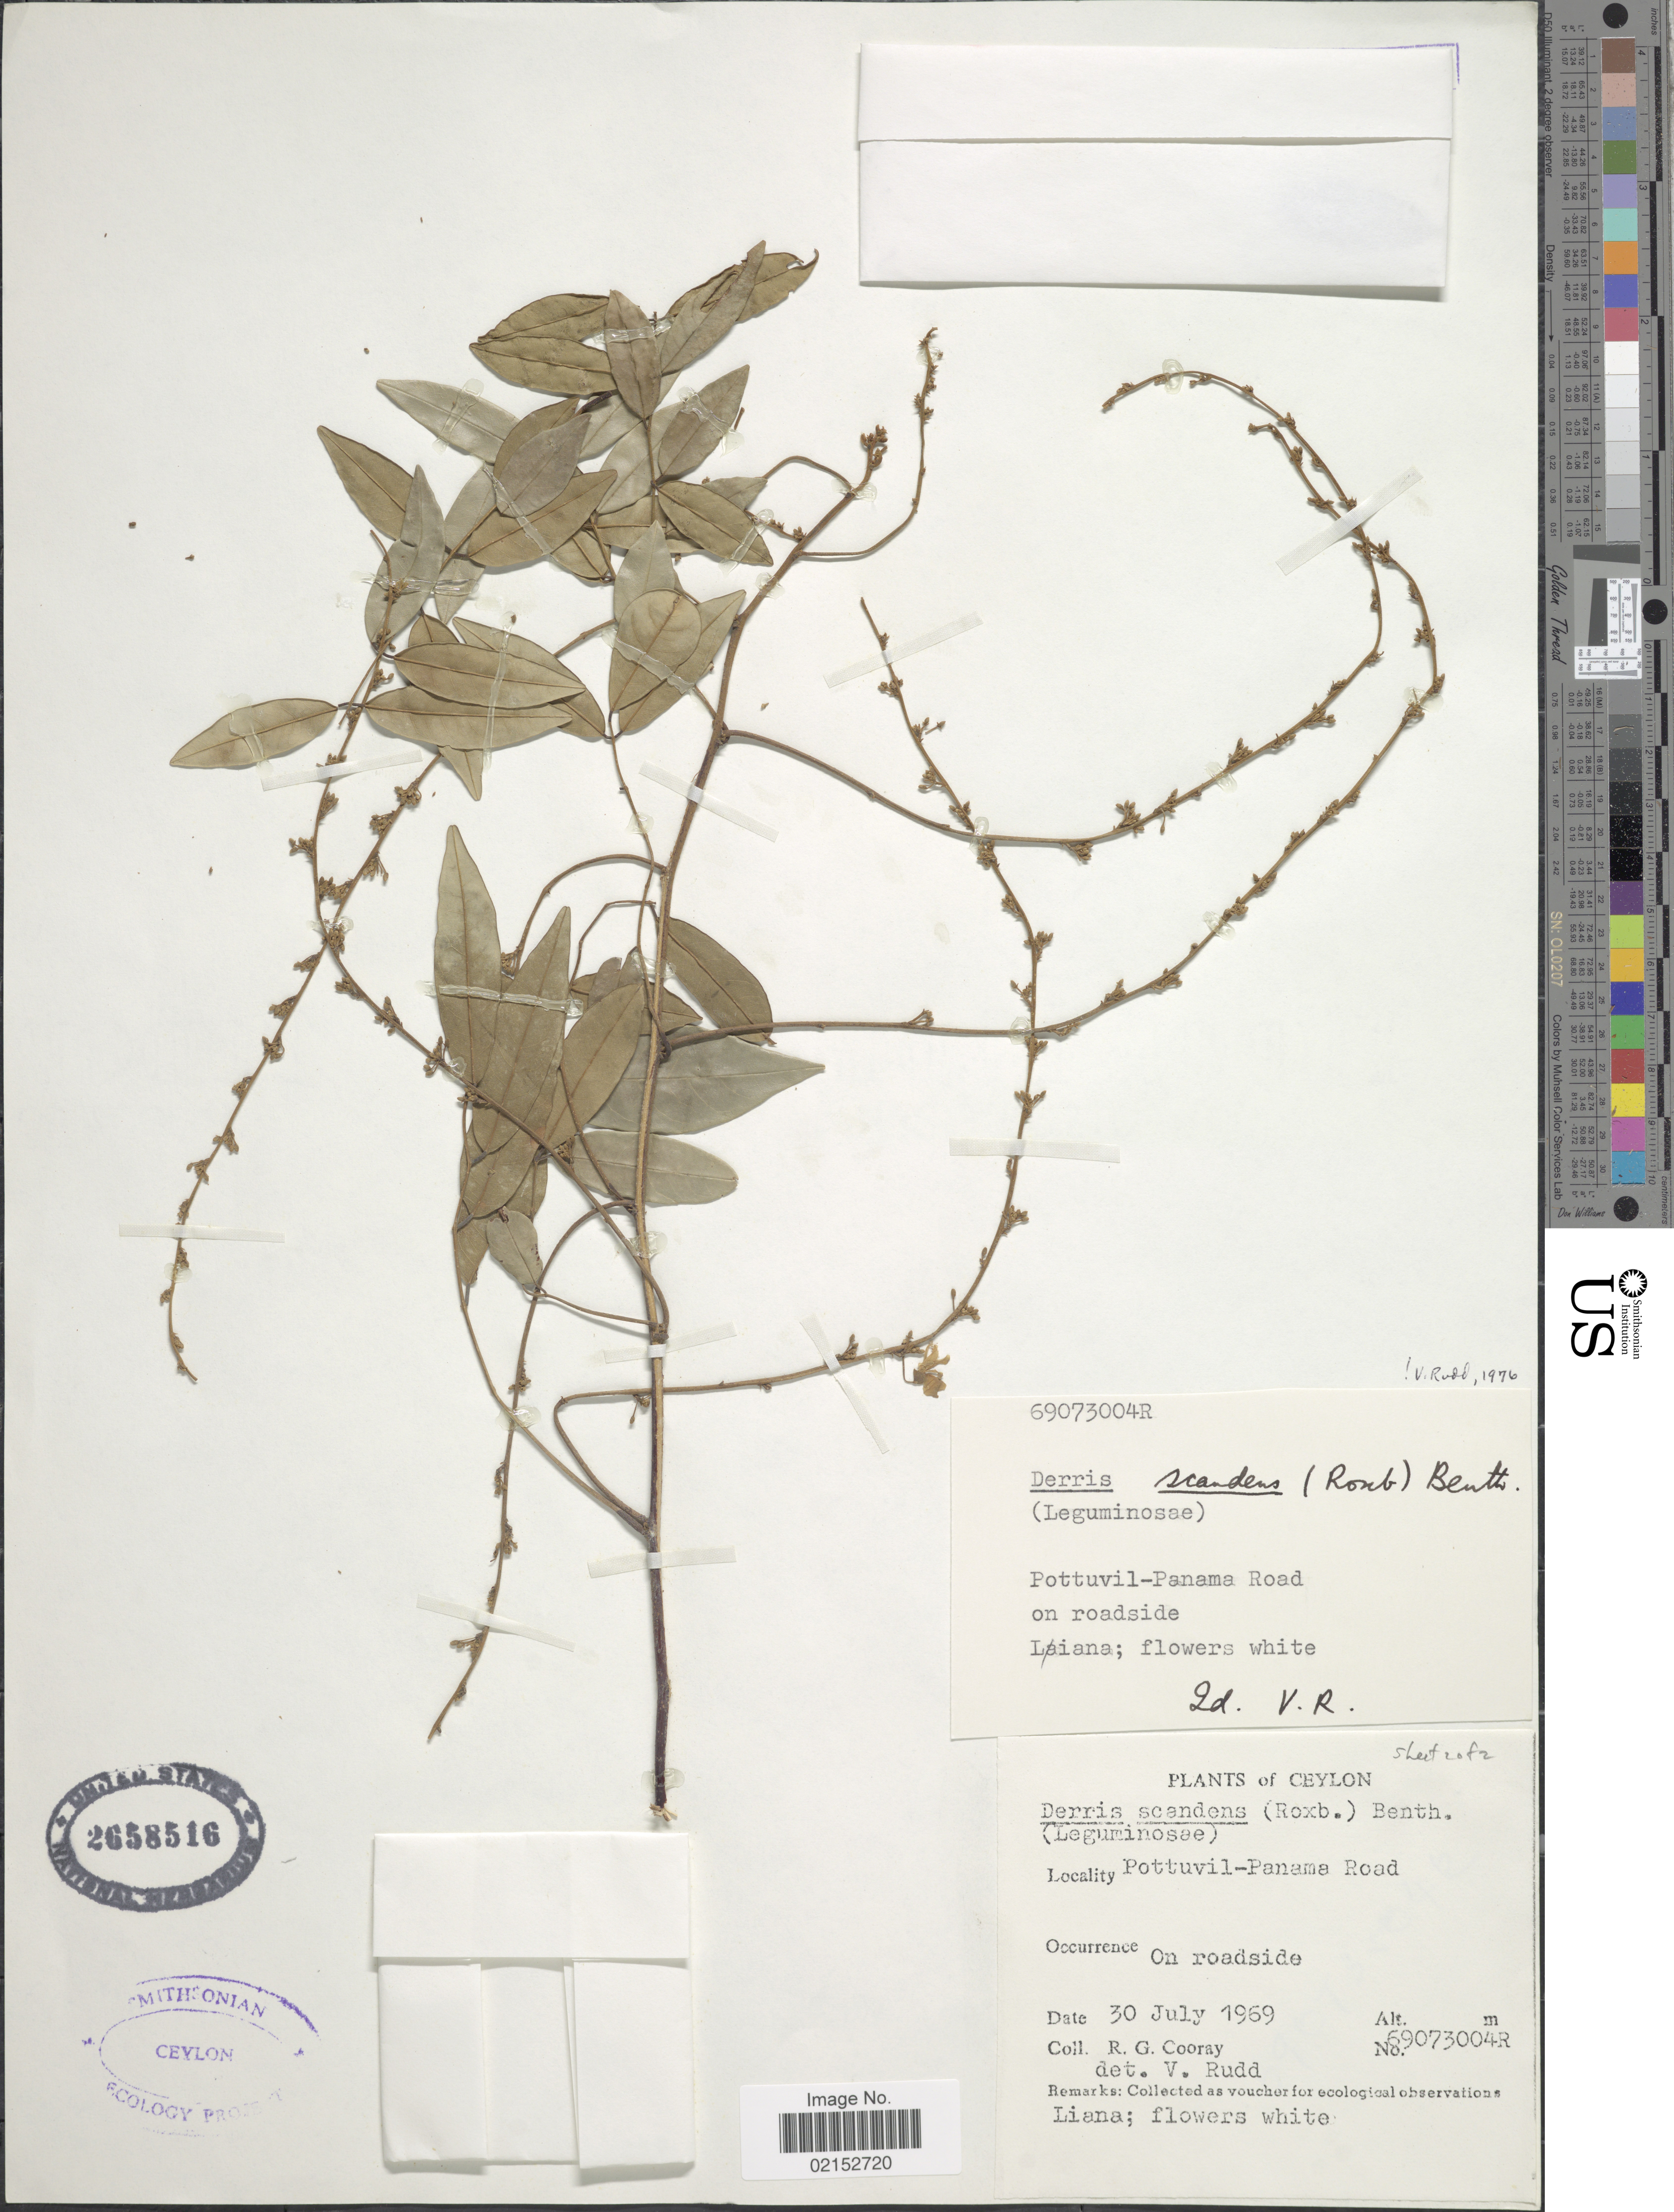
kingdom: Plantae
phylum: Tracheophyta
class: Magnoliopsida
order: Fabales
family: Fabaceae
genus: Brachypterum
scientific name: Brachypterum scandens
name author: (Roxb.) Miq.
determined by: Strong, Mark T., (BOT), Smithsonian Institution - National Museum of Natural History (UNITED STATES)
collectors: R. Cooray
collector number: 69073004R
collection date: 1969-07-30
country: Sri Lanka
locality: Ceylon, Pottuvil-Panama Road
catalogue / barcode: US 2658516